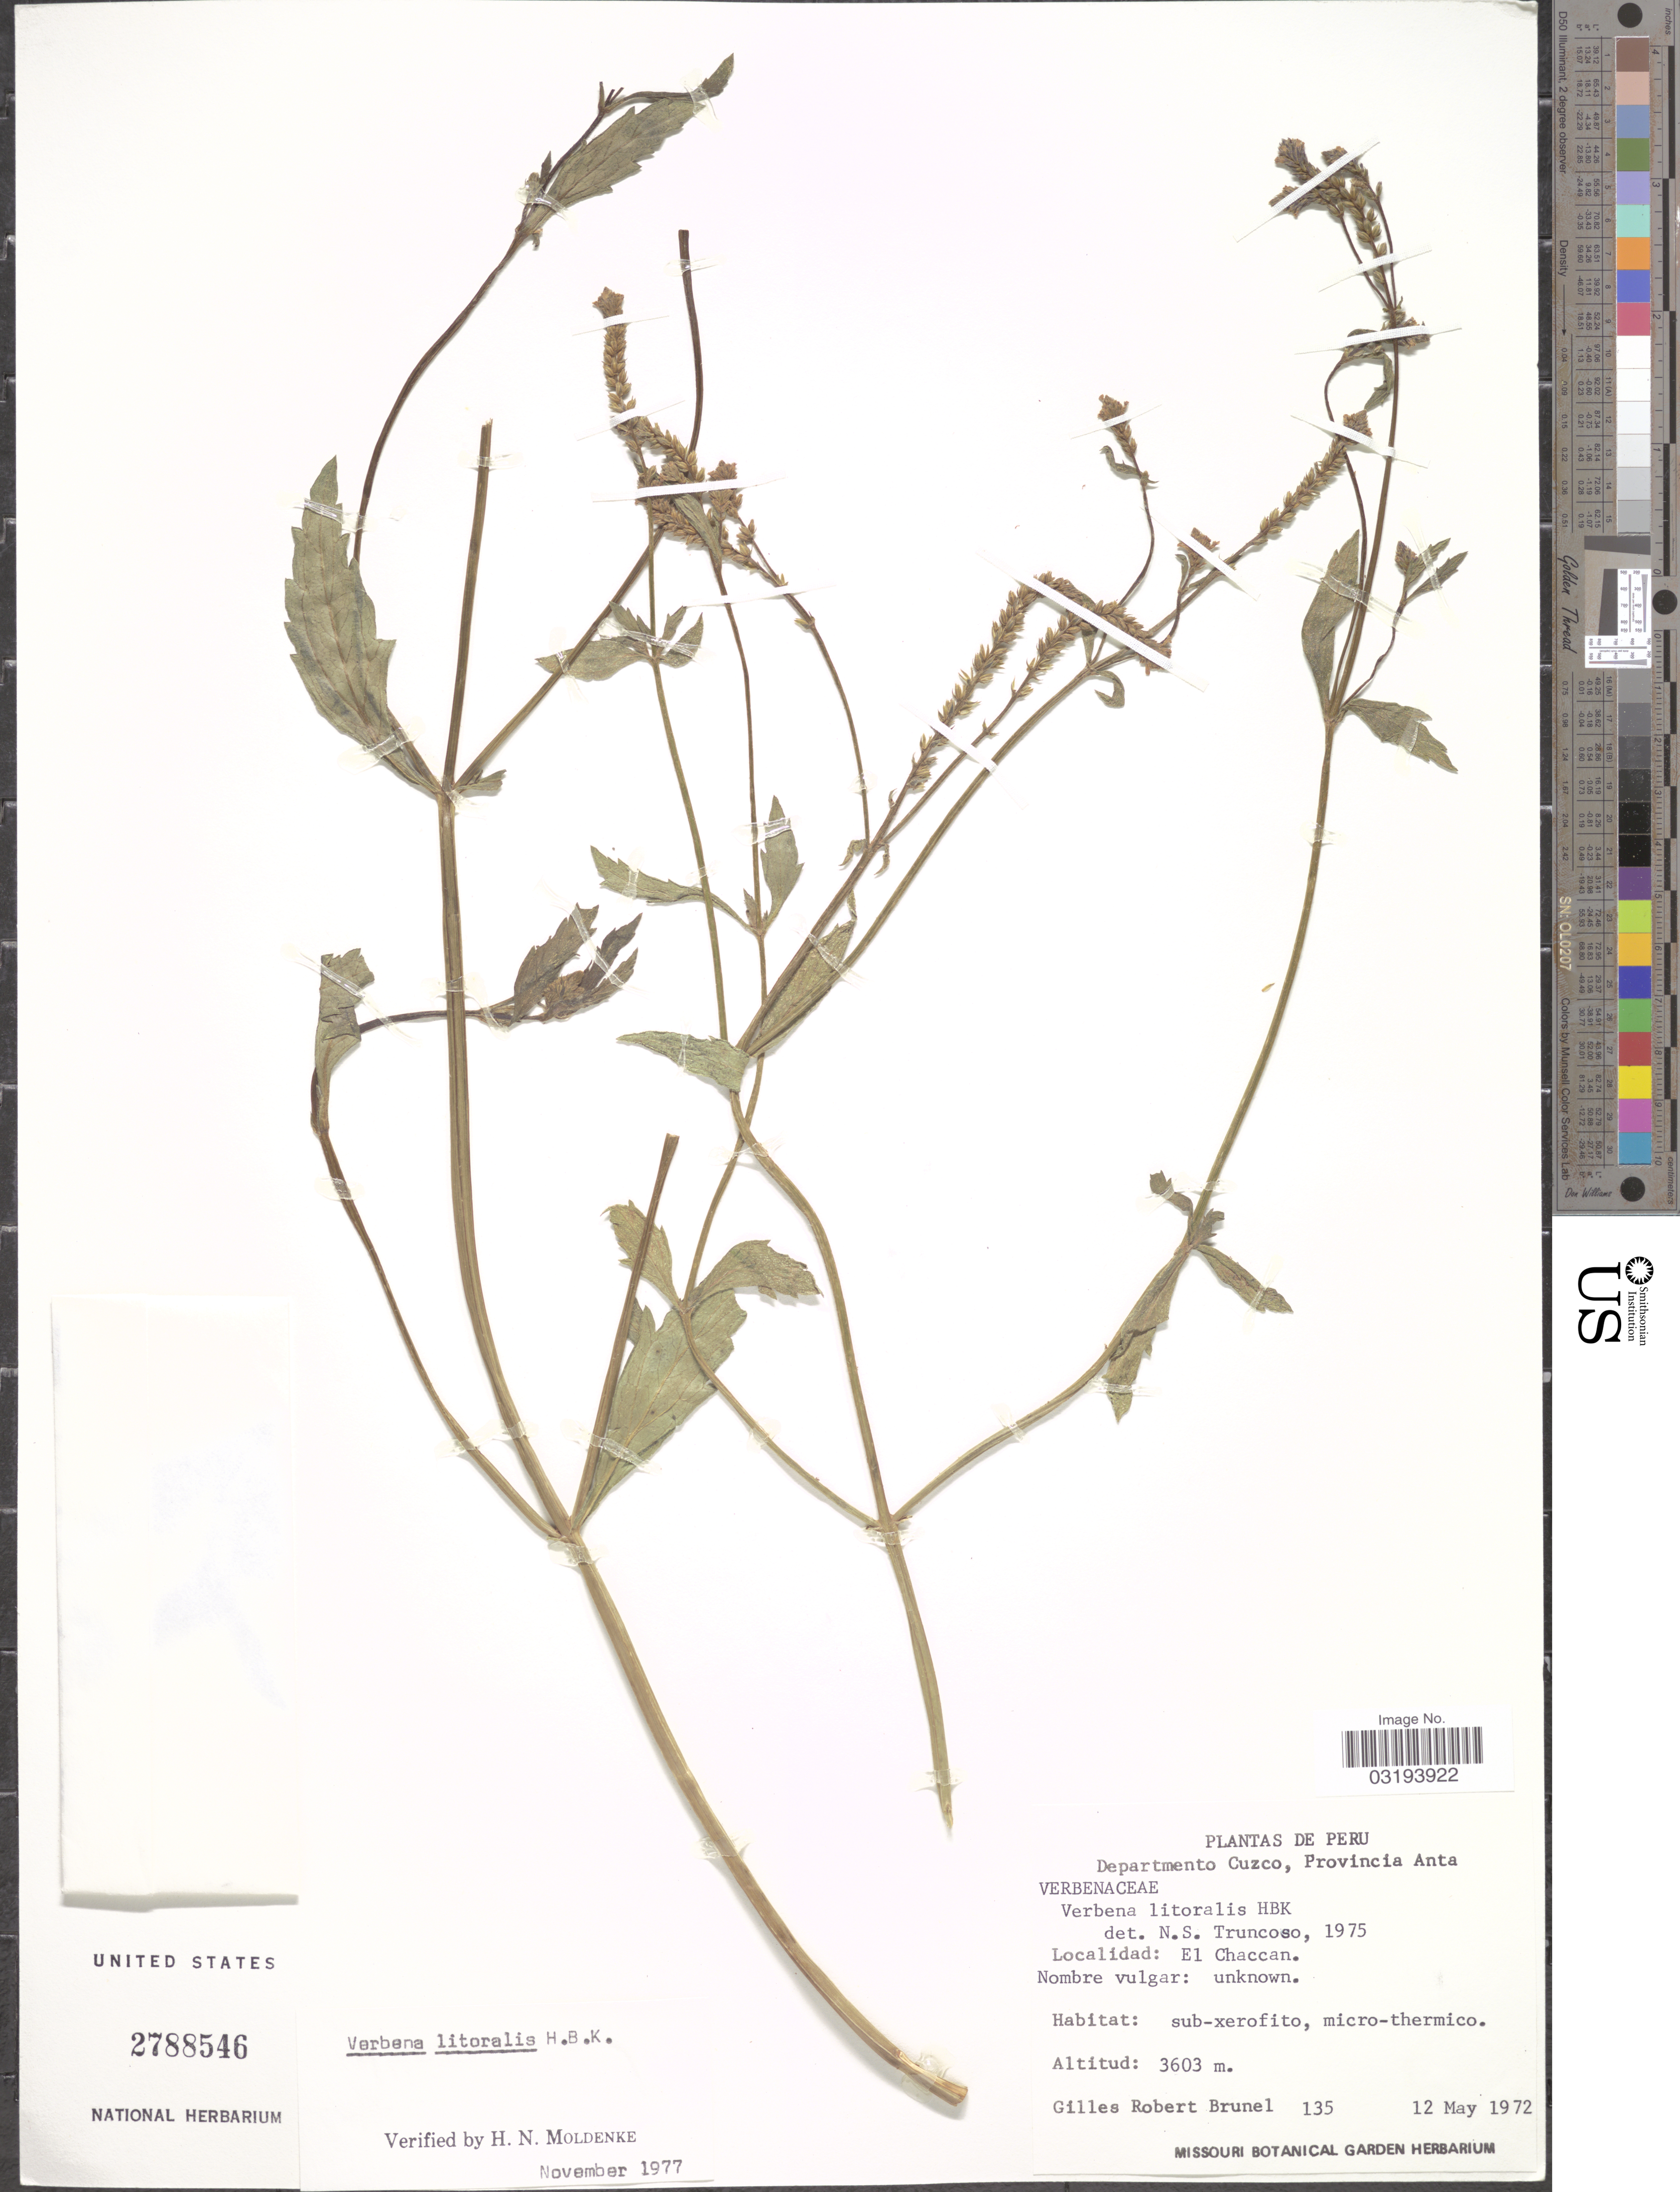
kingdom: Plantae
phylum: Tracheophyta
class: Magnoliopsida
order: Lamiales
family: Verbenaceae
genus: Verbena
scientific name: Verbena litoralis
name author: Kunth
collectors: G. Brunel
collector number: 135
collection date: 1972-05-12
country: Peru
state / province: Cusco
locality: Departmento Cuzco, Provincia Anta. El Chaccan.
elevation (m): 3603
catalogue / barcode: US 2788546